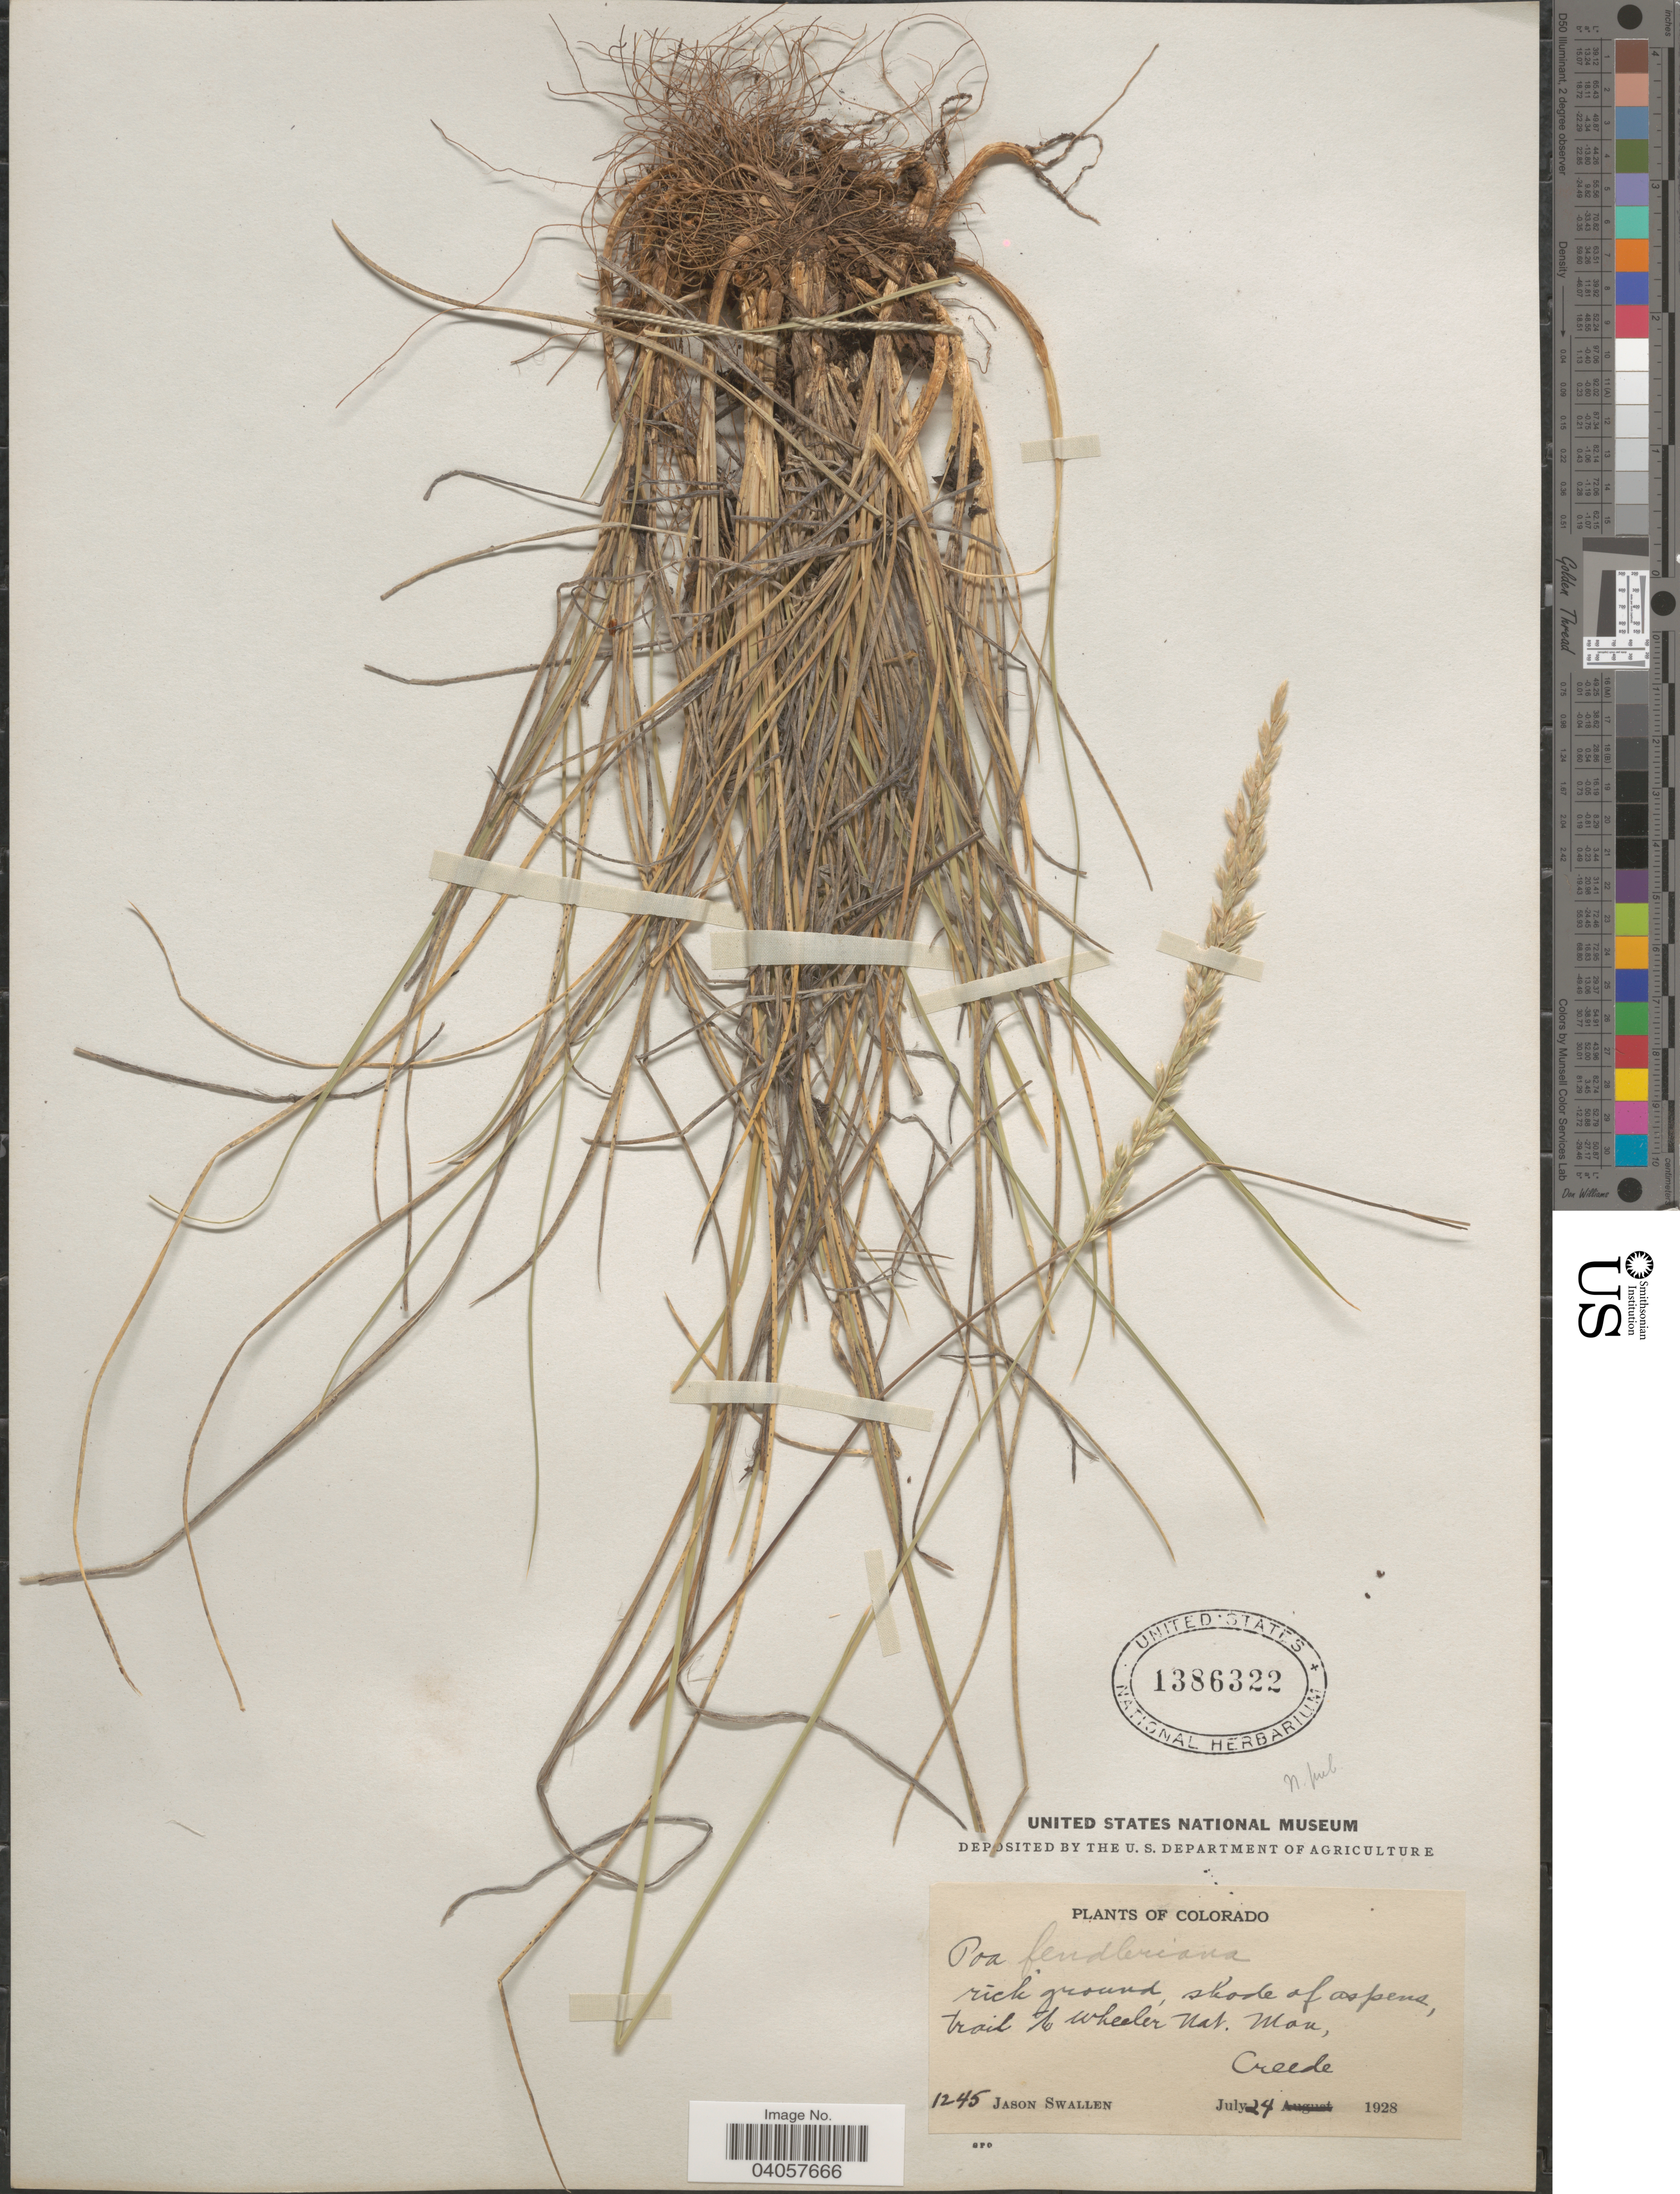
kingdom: Plantae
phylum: Tracheophyta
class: Liliopsida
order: Poales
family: Poaceae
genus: Poa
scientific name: Poa fendleriana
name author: (Steud.) Vasey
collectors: J. R. Swallen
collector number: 1245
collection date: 1928-07-24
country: United States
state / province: Colorado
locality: Trail to Wheeler Nat. Mon., Creede.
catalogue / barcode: US 1386322